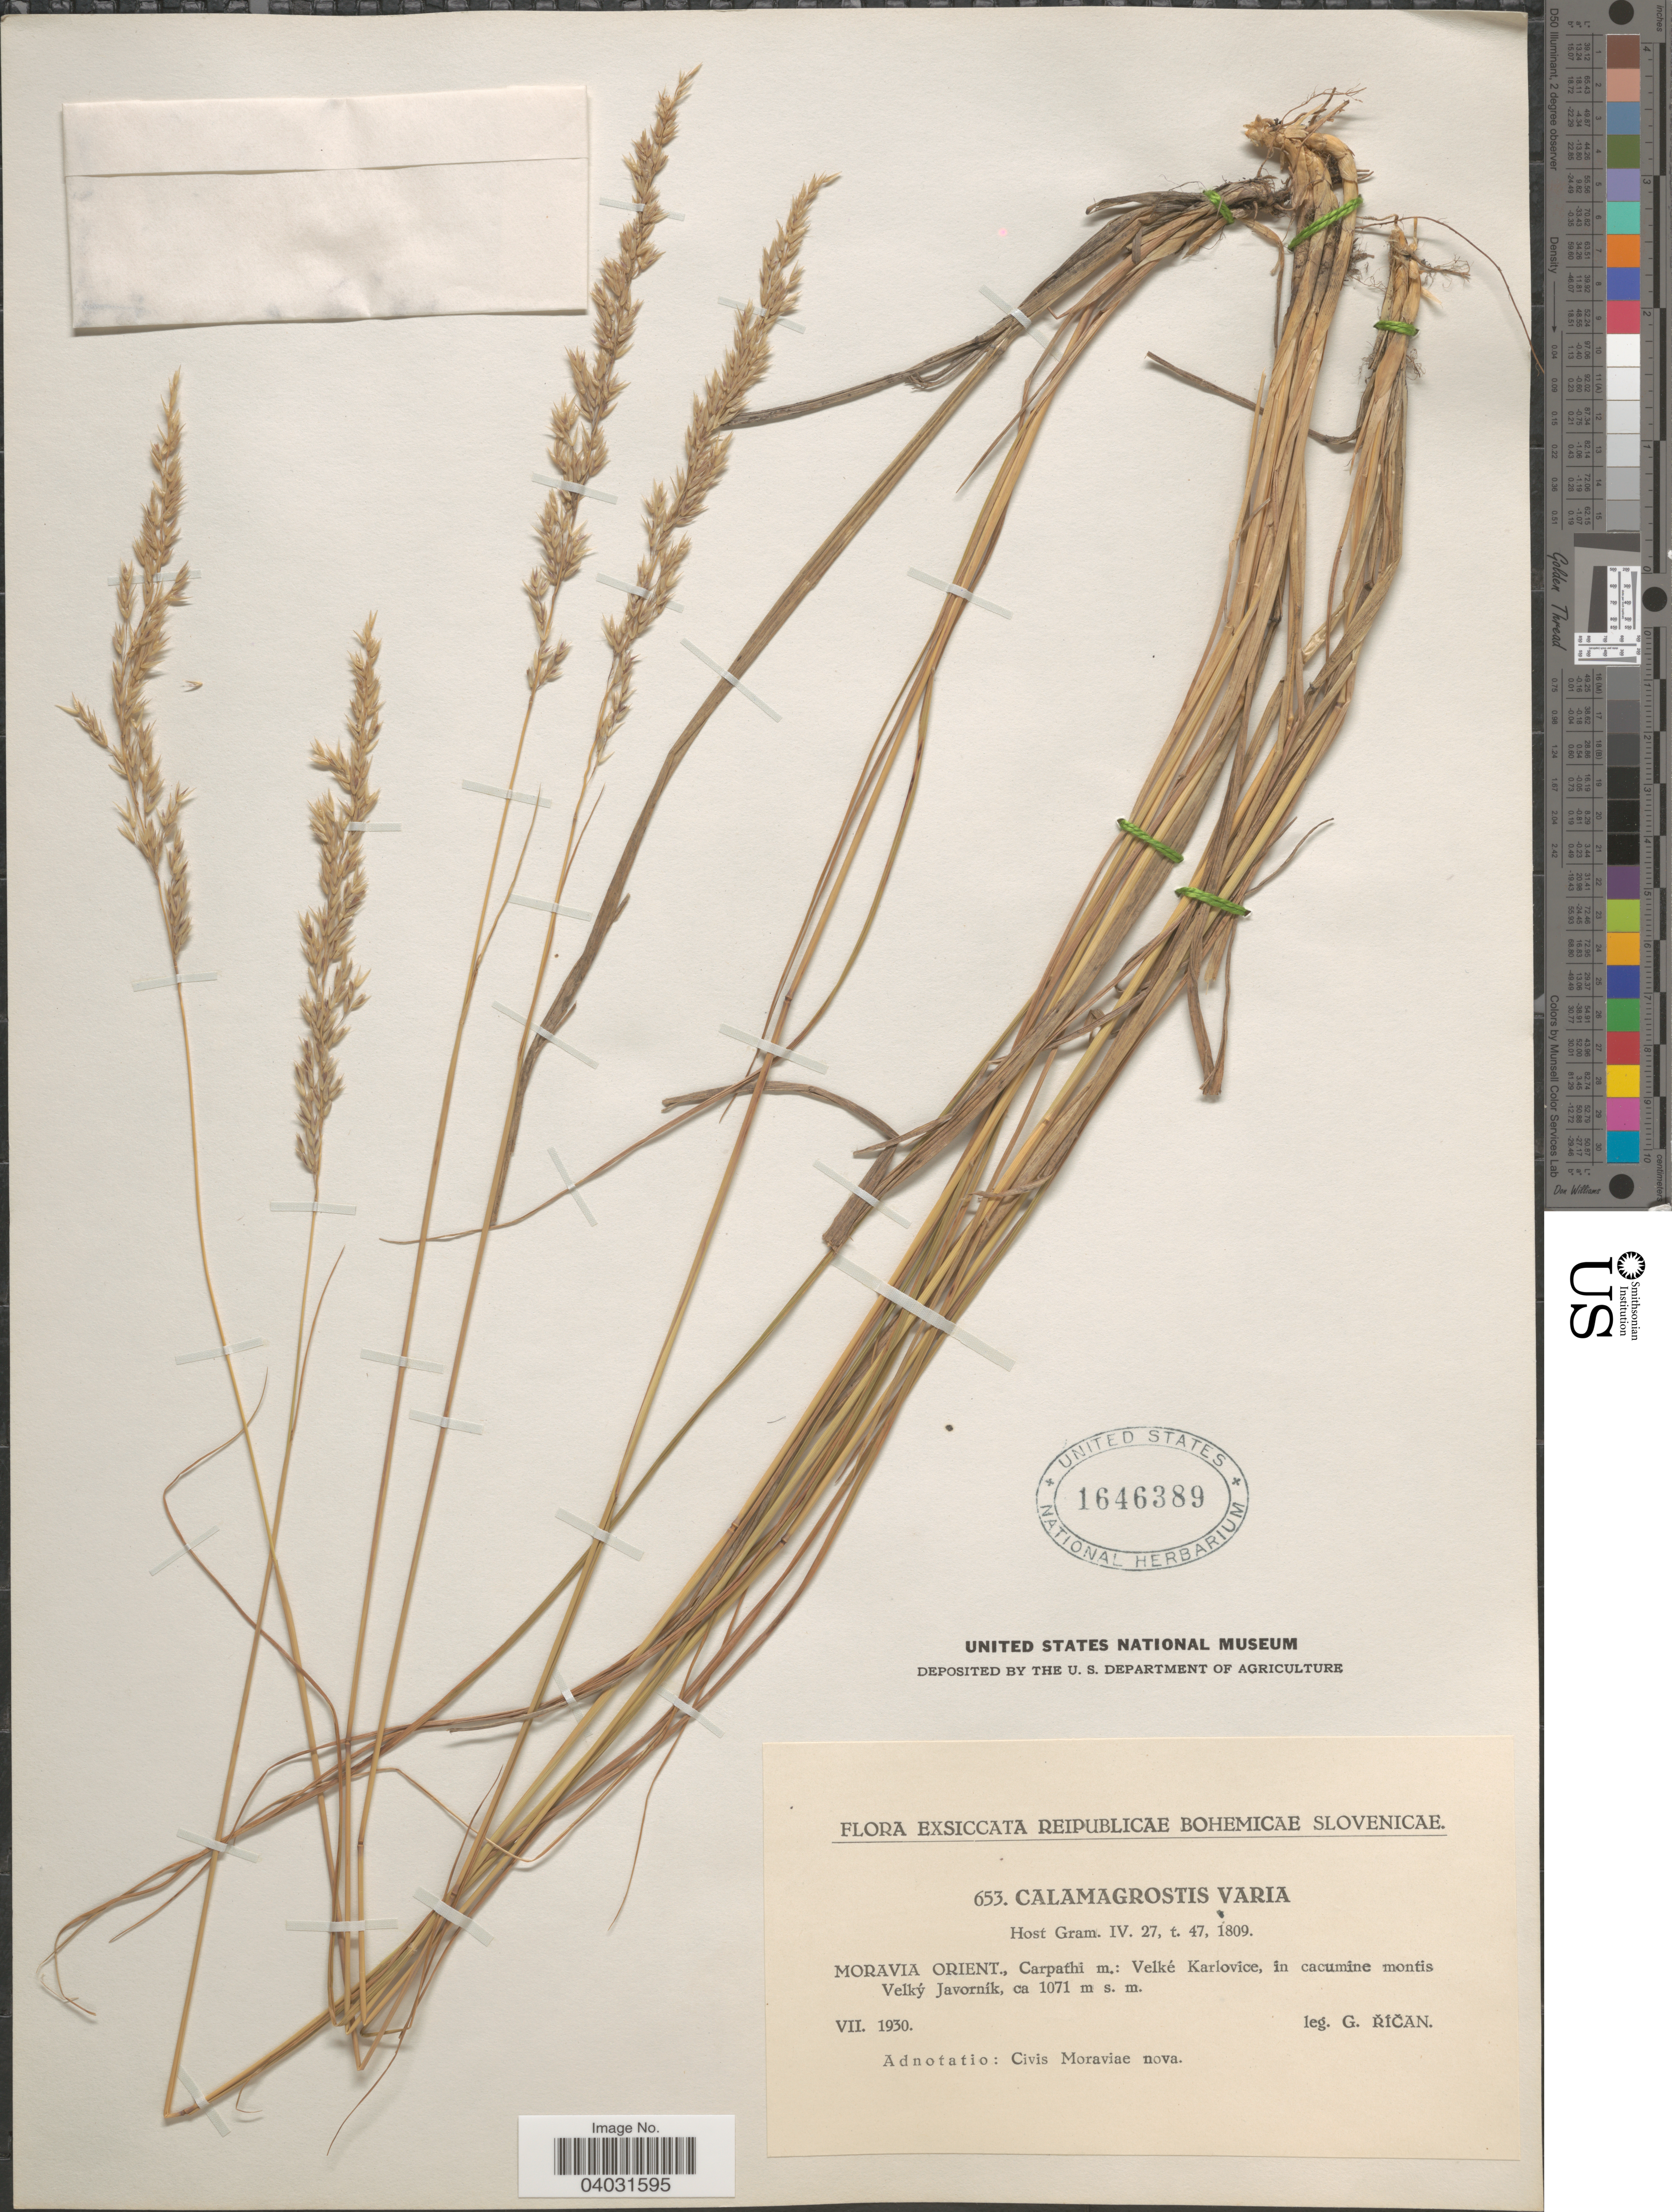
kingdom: Plantae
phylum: Tracheophyta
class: Liliopsida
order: Poales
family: Poaceae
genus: Calamagrostis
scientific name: Calamagrostis varia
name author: Host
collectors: G. Rican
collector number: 653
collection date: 1930-07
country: Czechia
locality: Moravia Orient., Carpathi m.: Velké Karlovice, in cacumine montis Velký Javorník.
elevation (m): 1071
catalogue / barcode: US 1646389